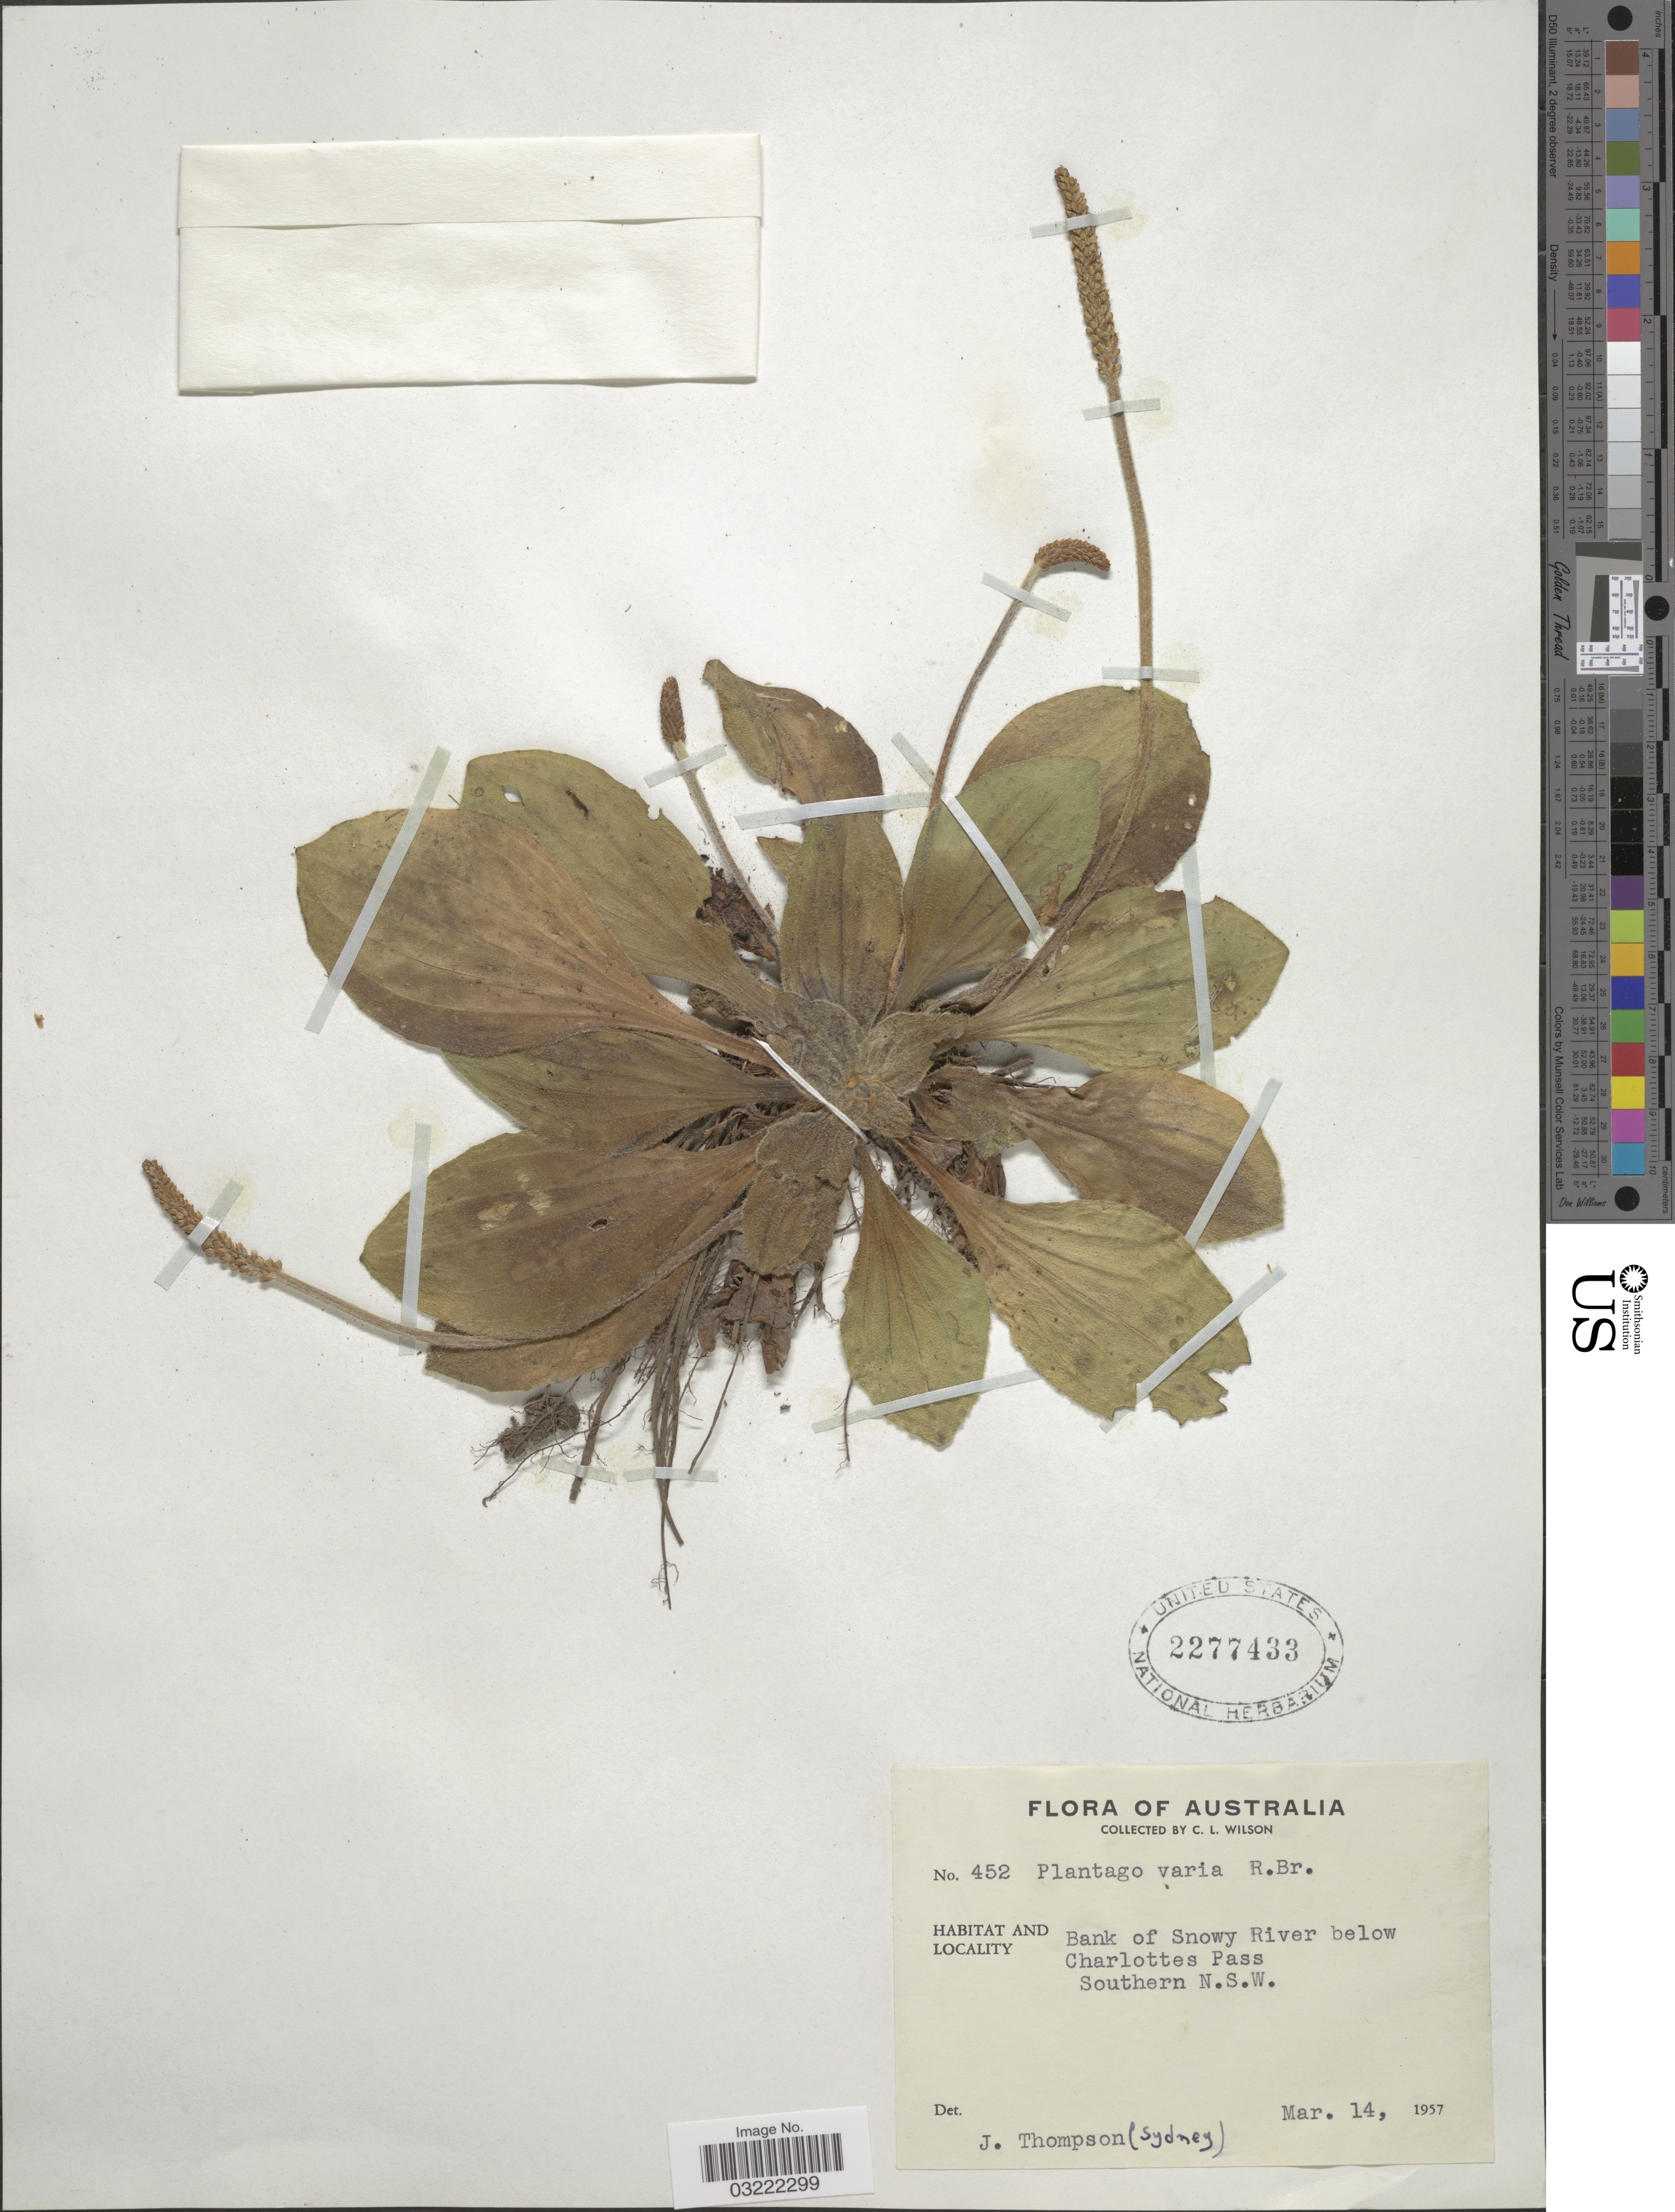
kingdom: Plantae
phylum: Tracheophyta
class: Magnoliopsida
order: Lamiales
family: Plantaginaceae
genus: Plantago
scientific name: Plantago varia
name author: R. Br.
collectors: C. L. Wilson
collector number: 452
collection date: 1957-03-14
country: Australia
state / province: New South Wales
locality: Bank of Snowy River below Charlotte Pass, Southern N.S.W.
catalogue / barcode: US 2277433